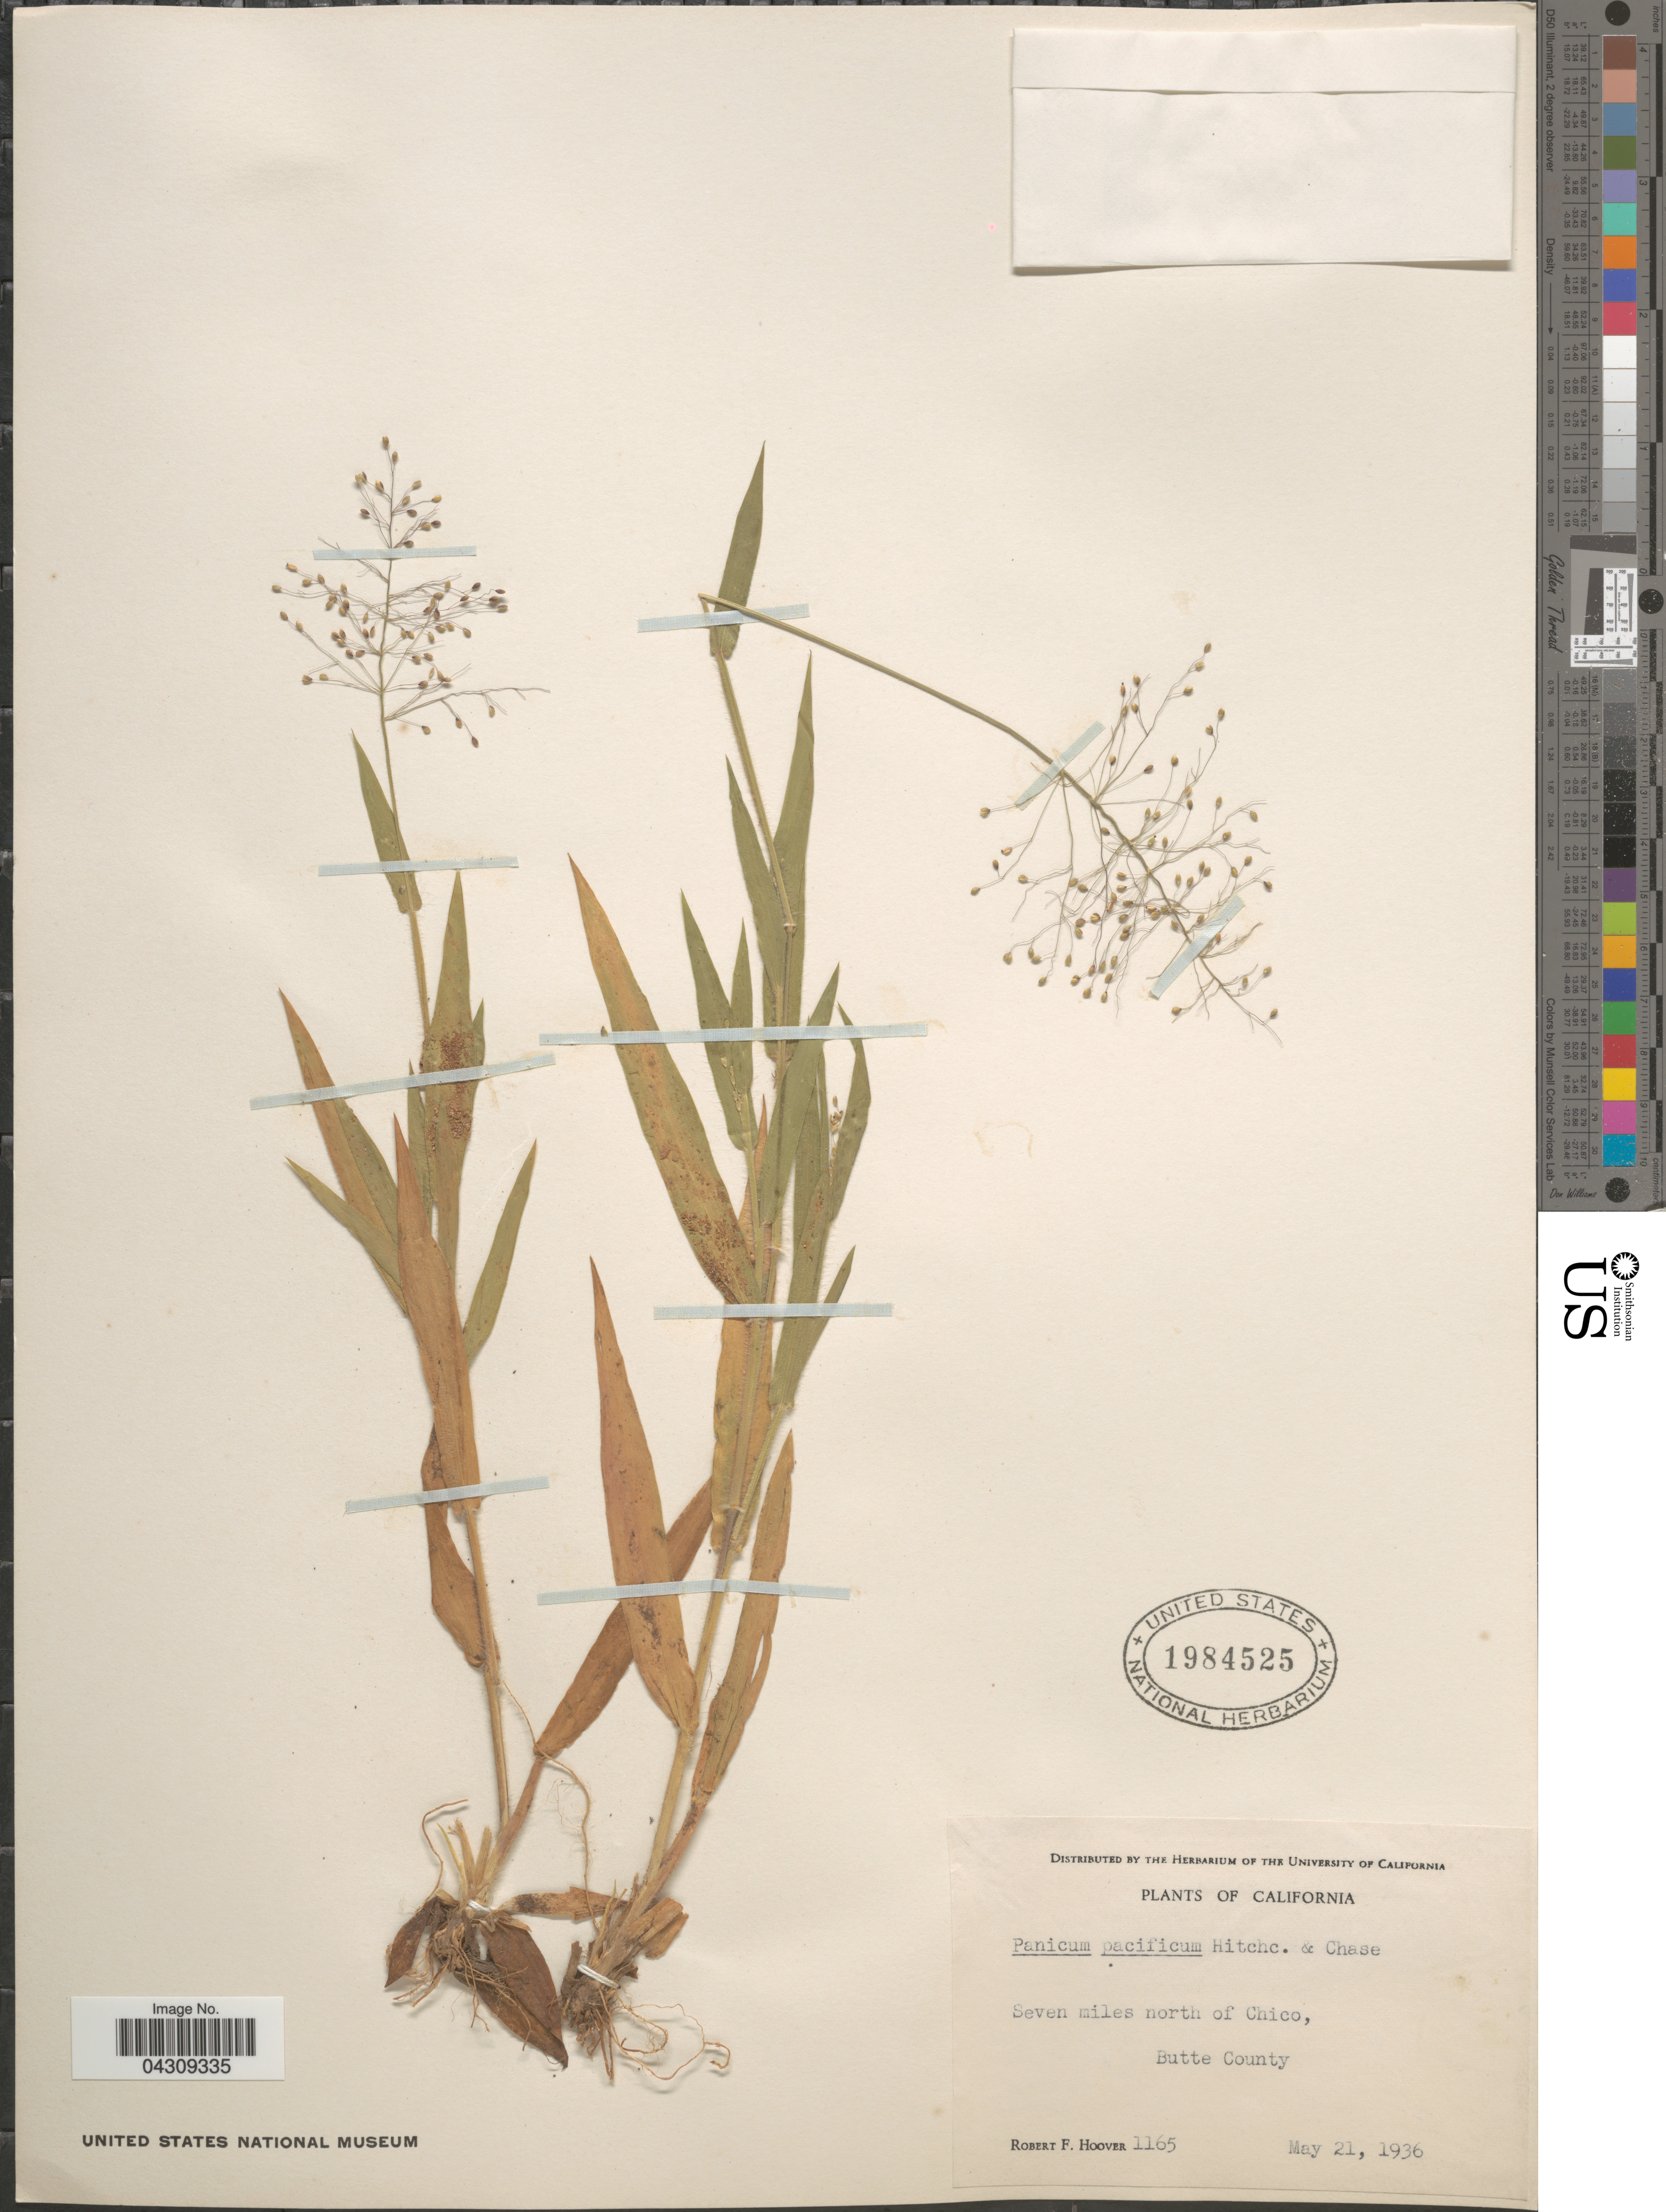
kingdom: Plantae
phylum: Tracheophyta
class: Liliopsida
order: Poales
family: Poaceae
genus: Dichanthelium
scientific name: Dichanthelium acuminatum var. acuminatum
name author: (Sw.) Gould & C.A. Clark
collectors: R. F. Hoover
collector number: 1165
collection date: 1936-05-21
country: United States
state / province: California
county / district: Butte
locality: Seven miles north of Chico, Butte County.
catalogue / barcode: US 1984525